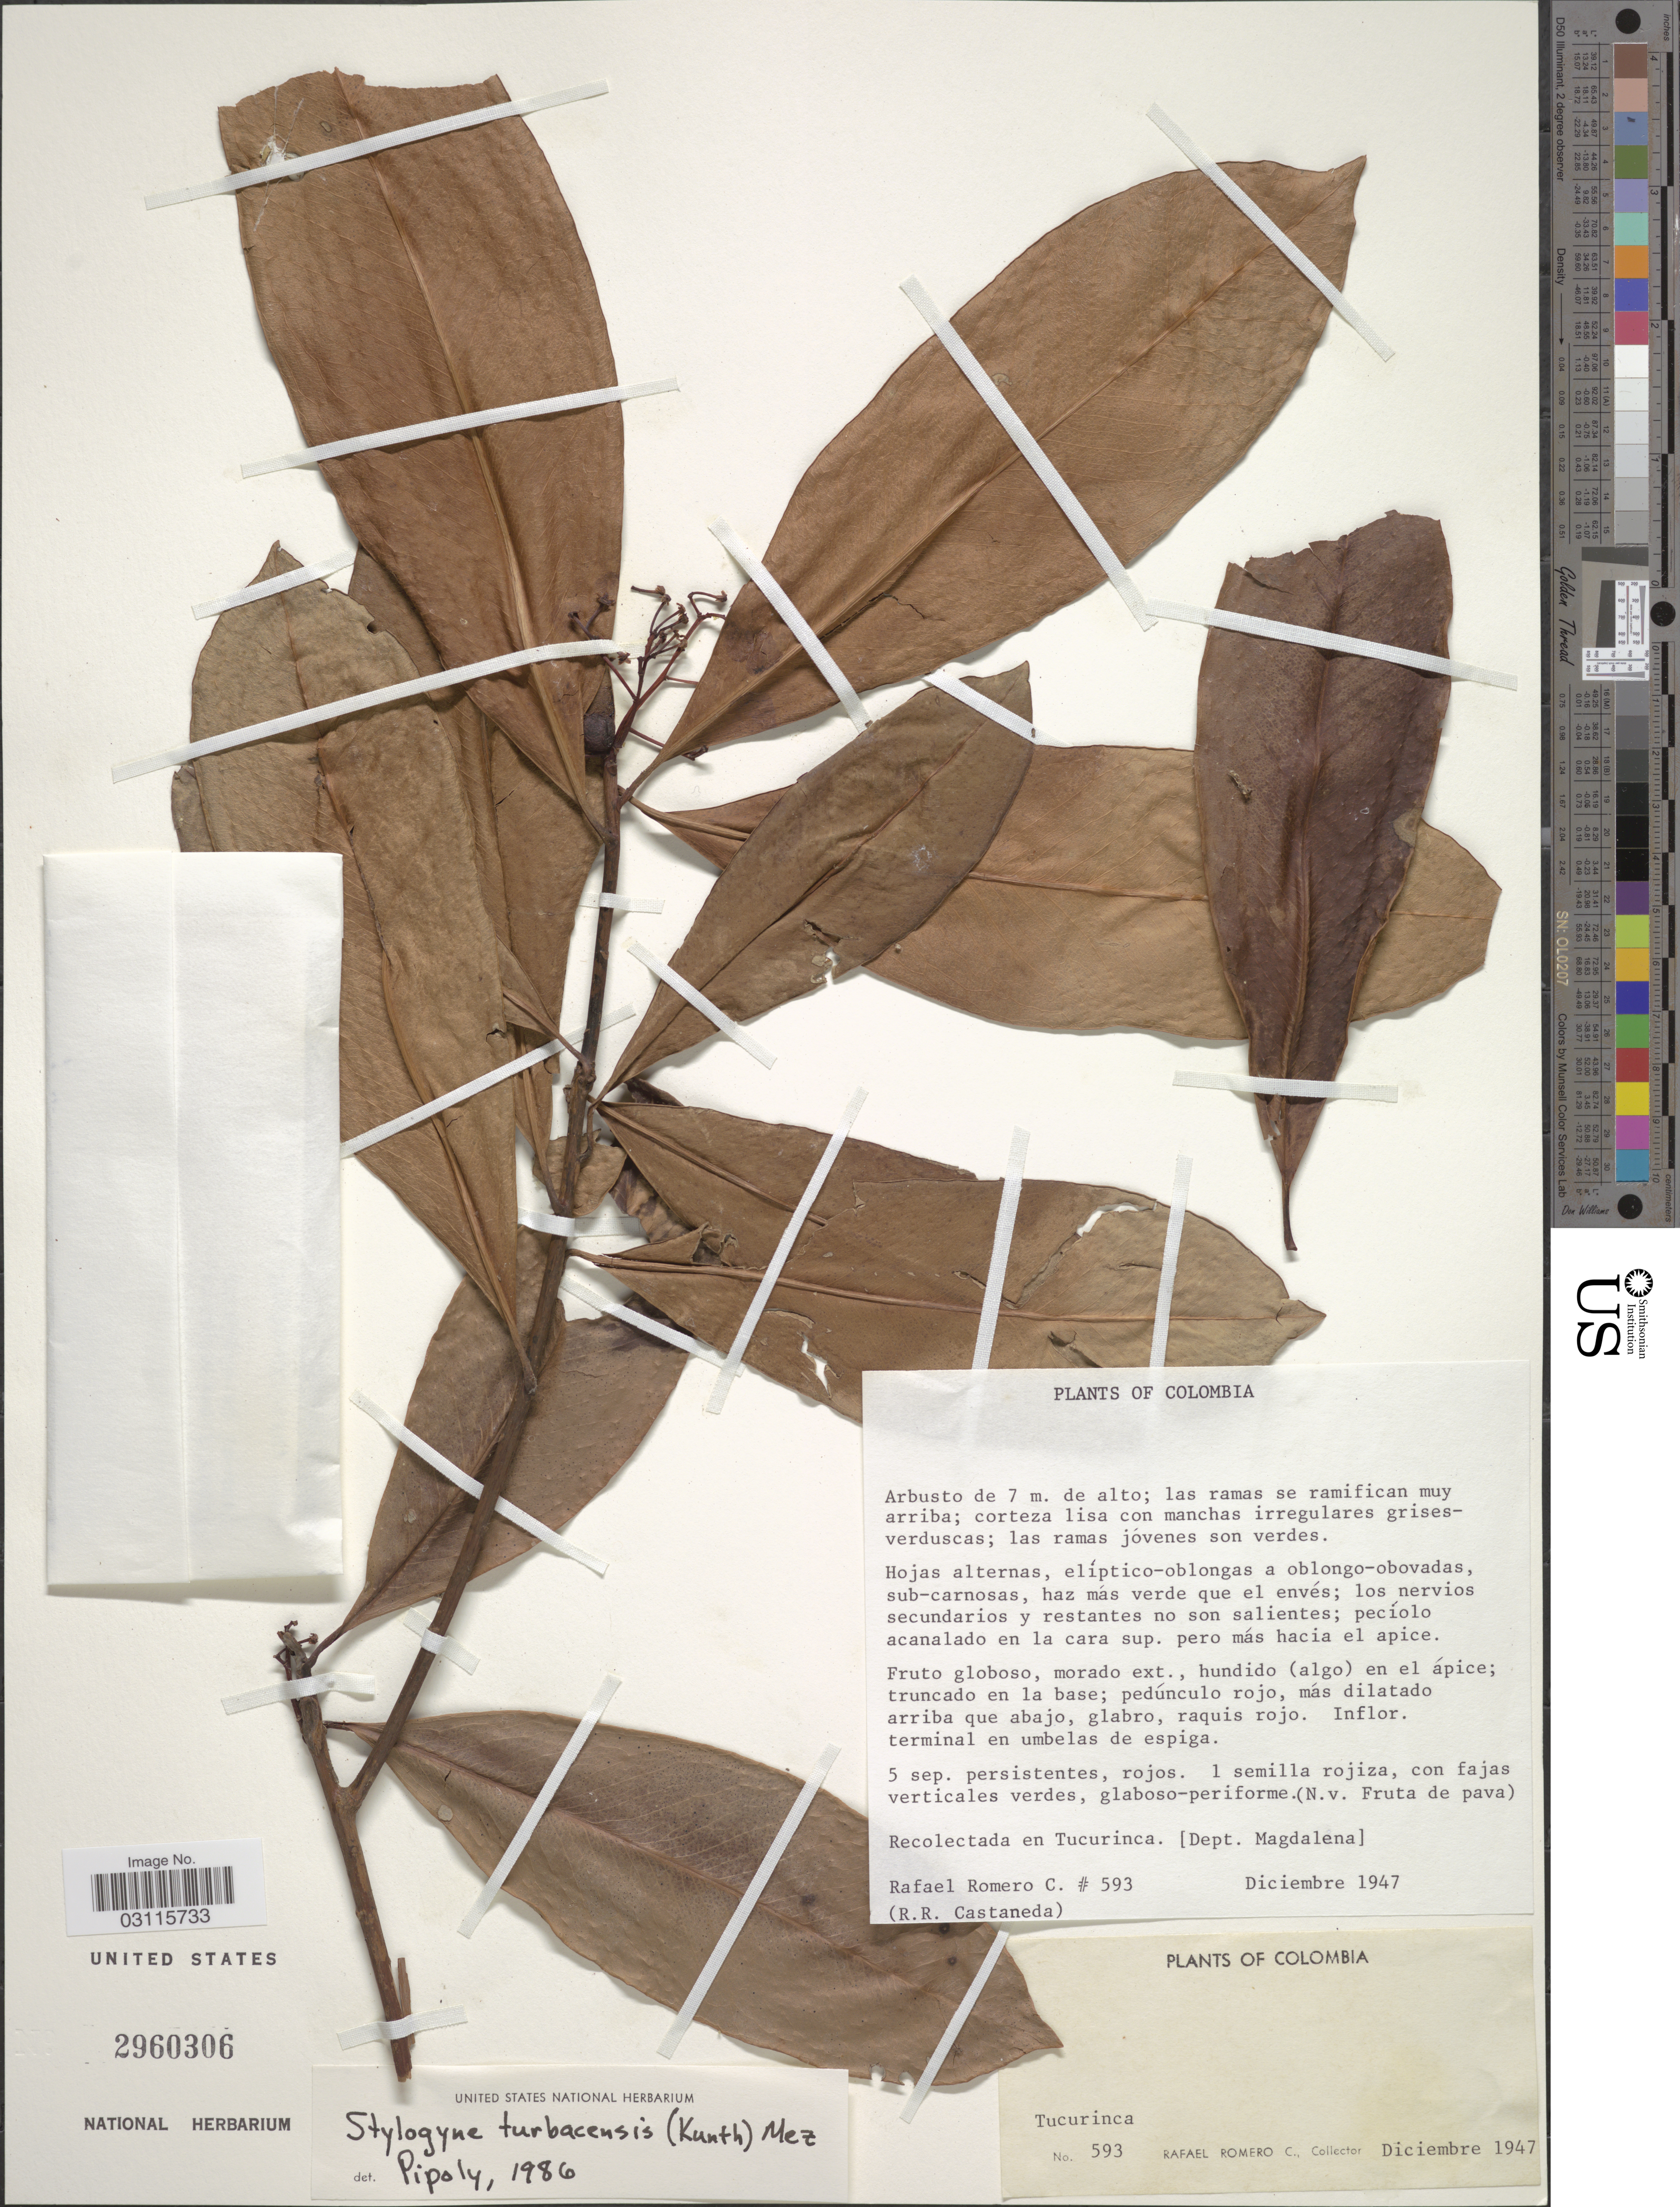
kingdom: Plantae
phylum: Tracheophyta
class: Magnoliopsida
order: Ericales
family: Primulaceae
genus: Stylogyne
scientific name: Stylogyne turbacensis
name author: (Kunth) Mez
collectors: R. Romero Castañeda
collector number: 593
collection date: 1947-12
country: Colombia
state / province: Magdalena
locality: Recolectada en Tucurinca. [Dept. Magdalena].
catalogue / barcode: US 2960306